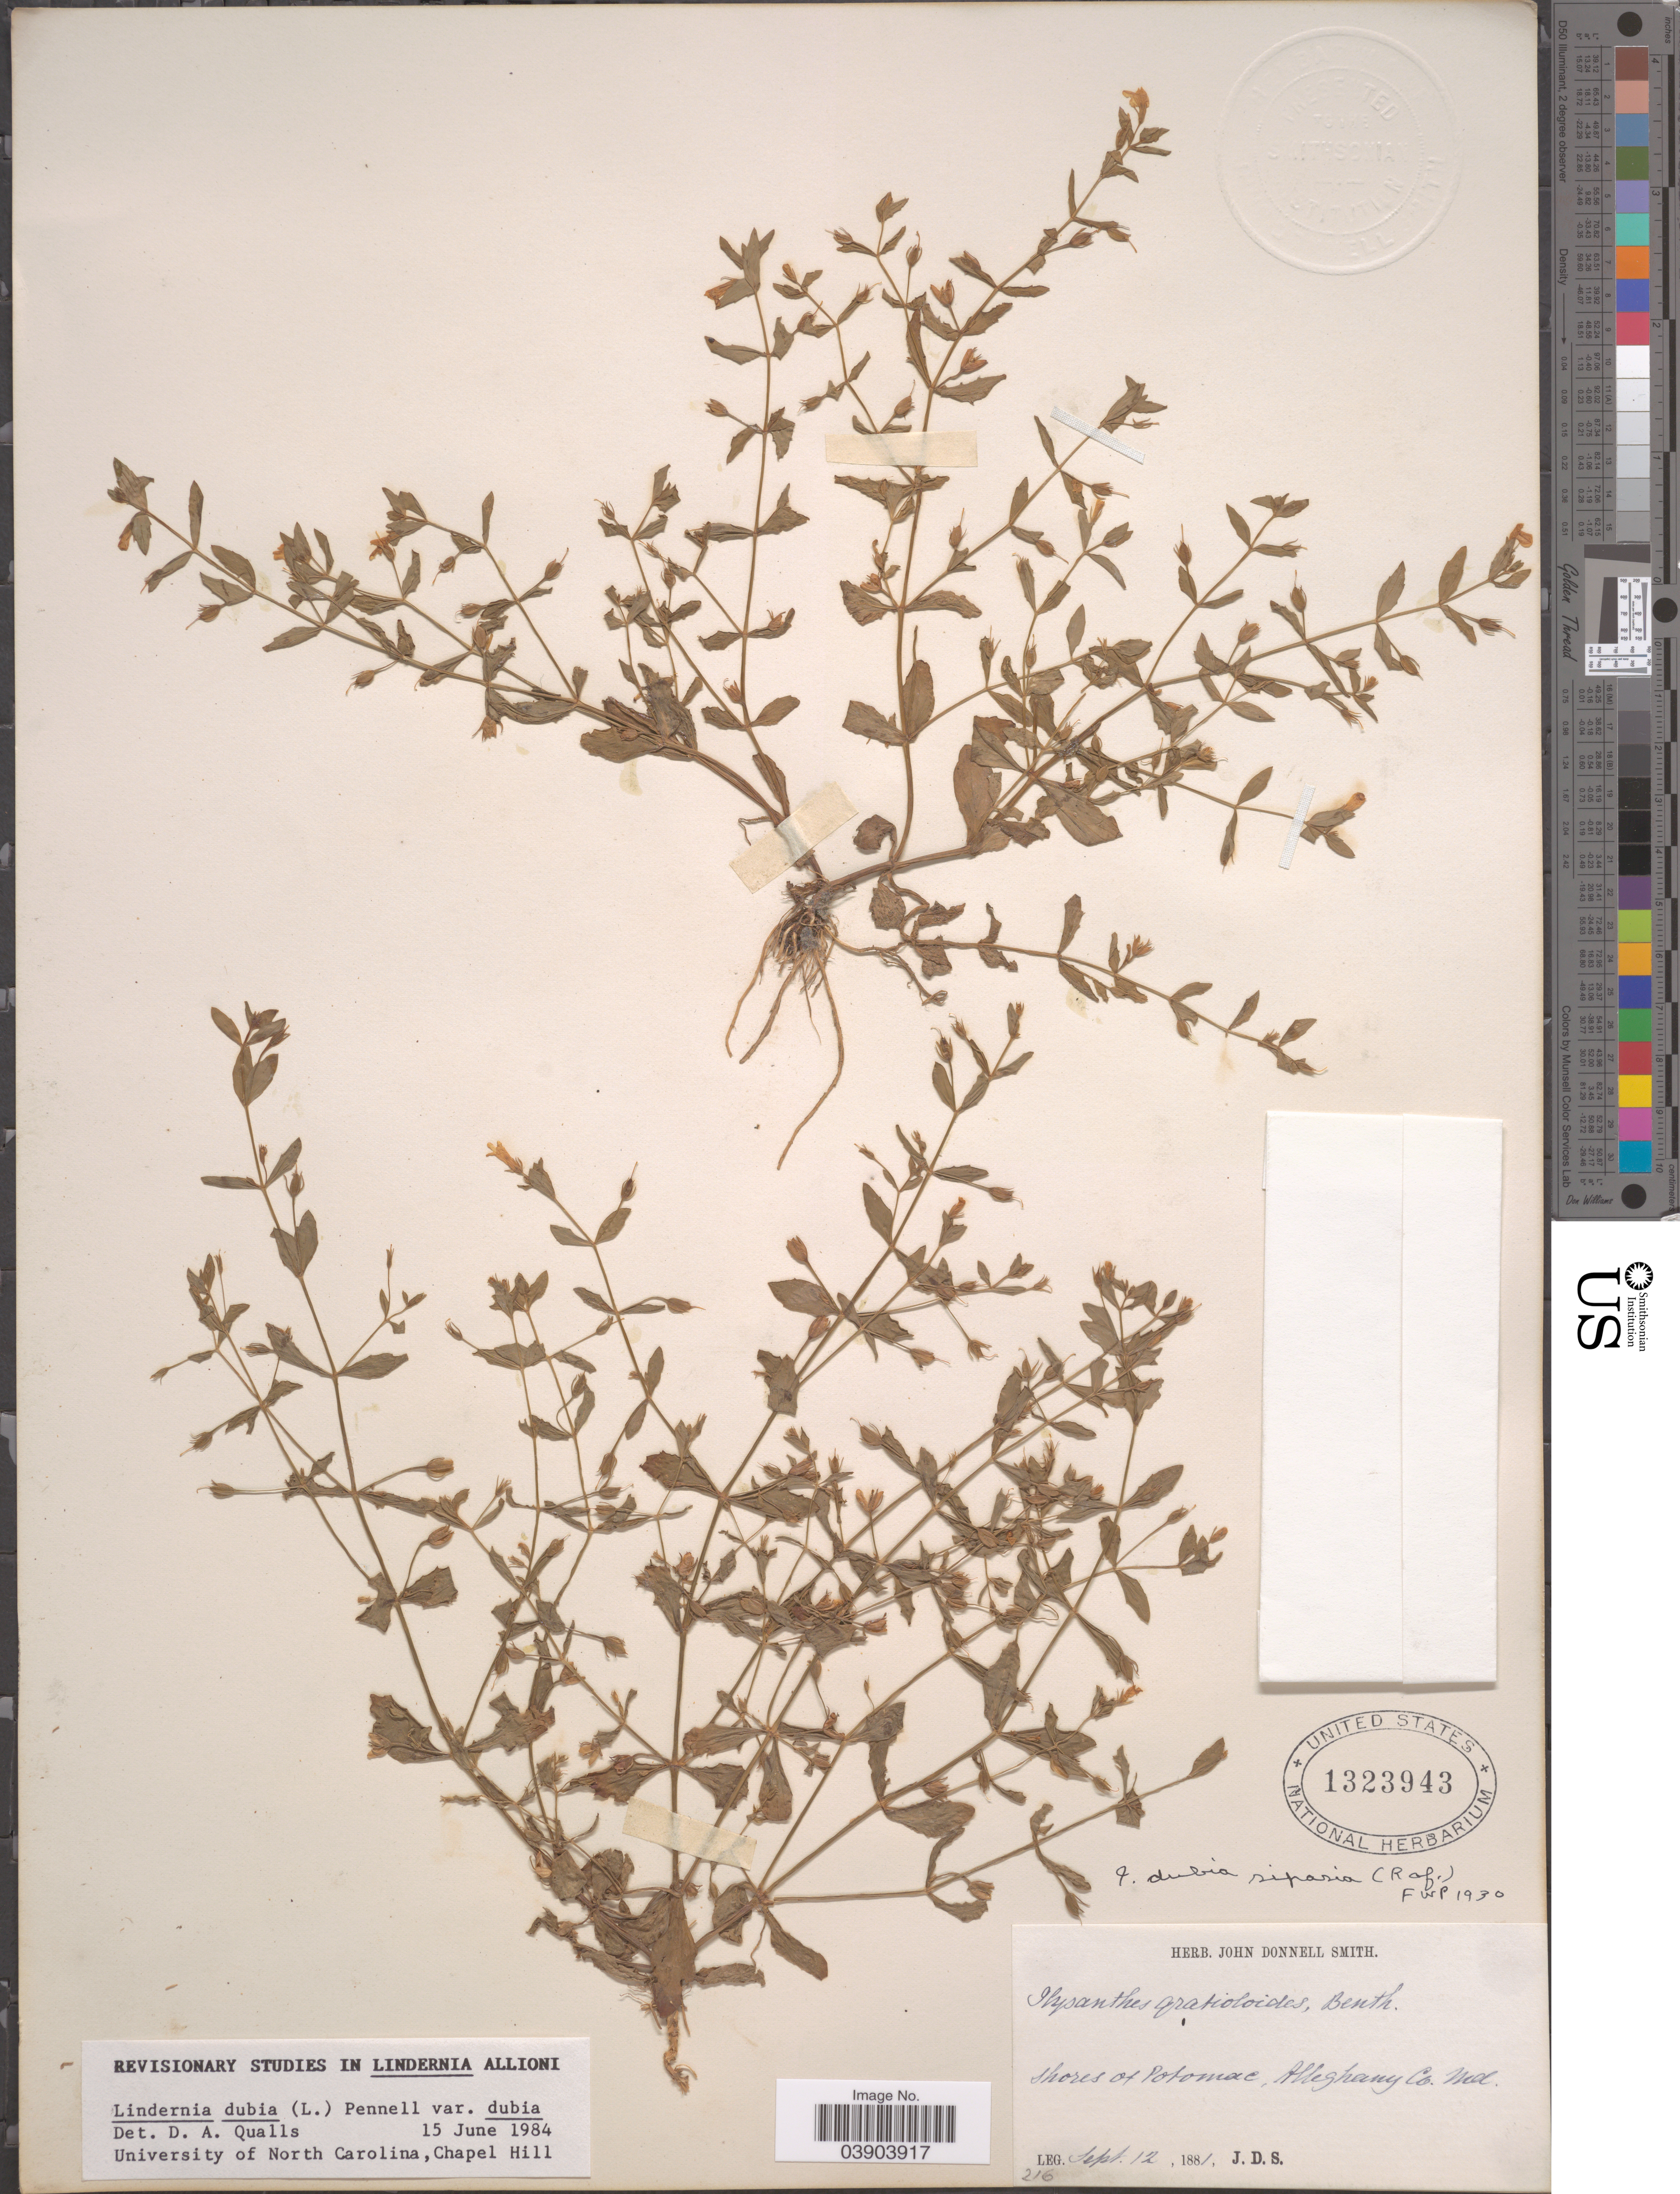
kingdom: Plantae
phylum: Tracheophyta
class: Magnoliopsida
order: Lamiales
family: Linderniaceae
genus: Lindernia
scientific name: Lindernia dubia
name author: (L.) Pennell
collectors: J. Donnell Smith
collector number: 216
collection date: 1881-09-12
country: United States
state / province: Maryland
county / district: Allegany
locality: Shores of Potomac, Alleghany Co.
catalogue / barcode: US 1323943